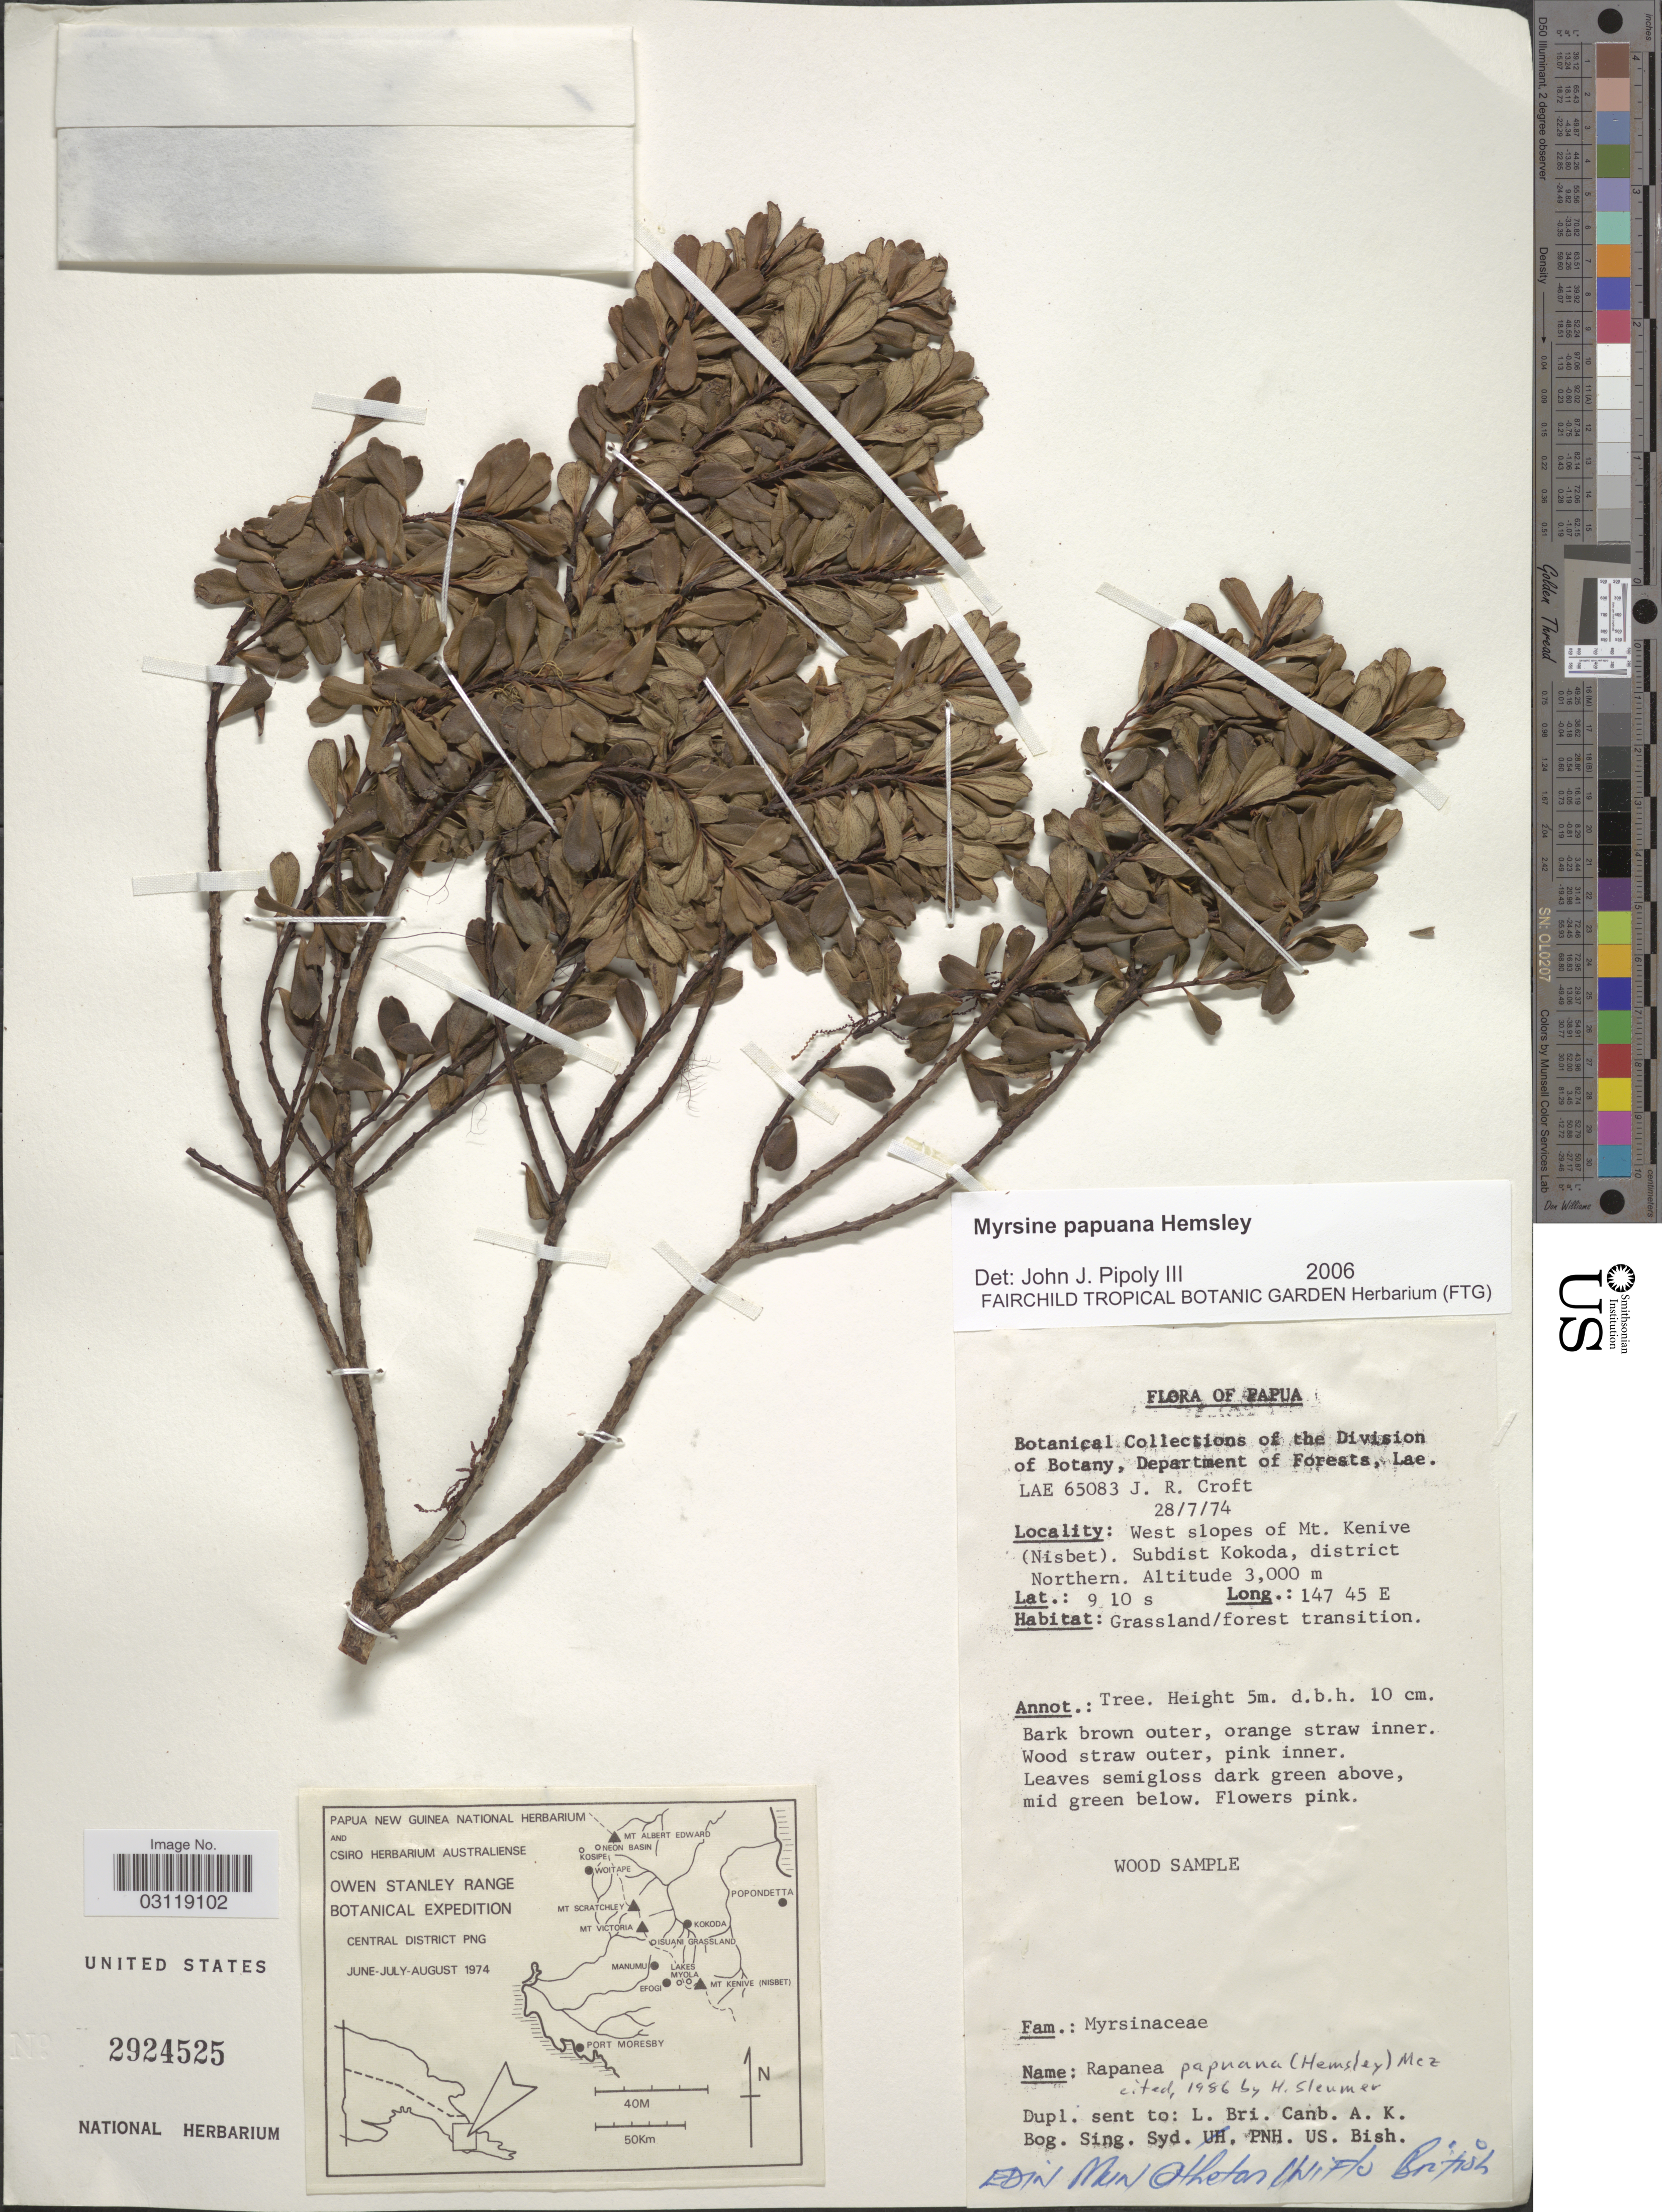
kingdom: Plantae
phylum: Tracheophyta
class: Magnoliopsida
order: Ericales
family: Primulaceae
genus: Rapanea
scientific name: Rapanea papuana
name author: (Hemsl.) Mez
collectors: J. R. Croft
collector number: LAE65083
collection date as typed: Transcribed d/m/y: 28/7/74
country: Papua New Guinea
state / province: Northern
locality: Papua. West slopes of Mt. Kenive (Nisbet). Subdist. Kokoda.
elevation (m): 3000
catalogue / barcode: US 2924525